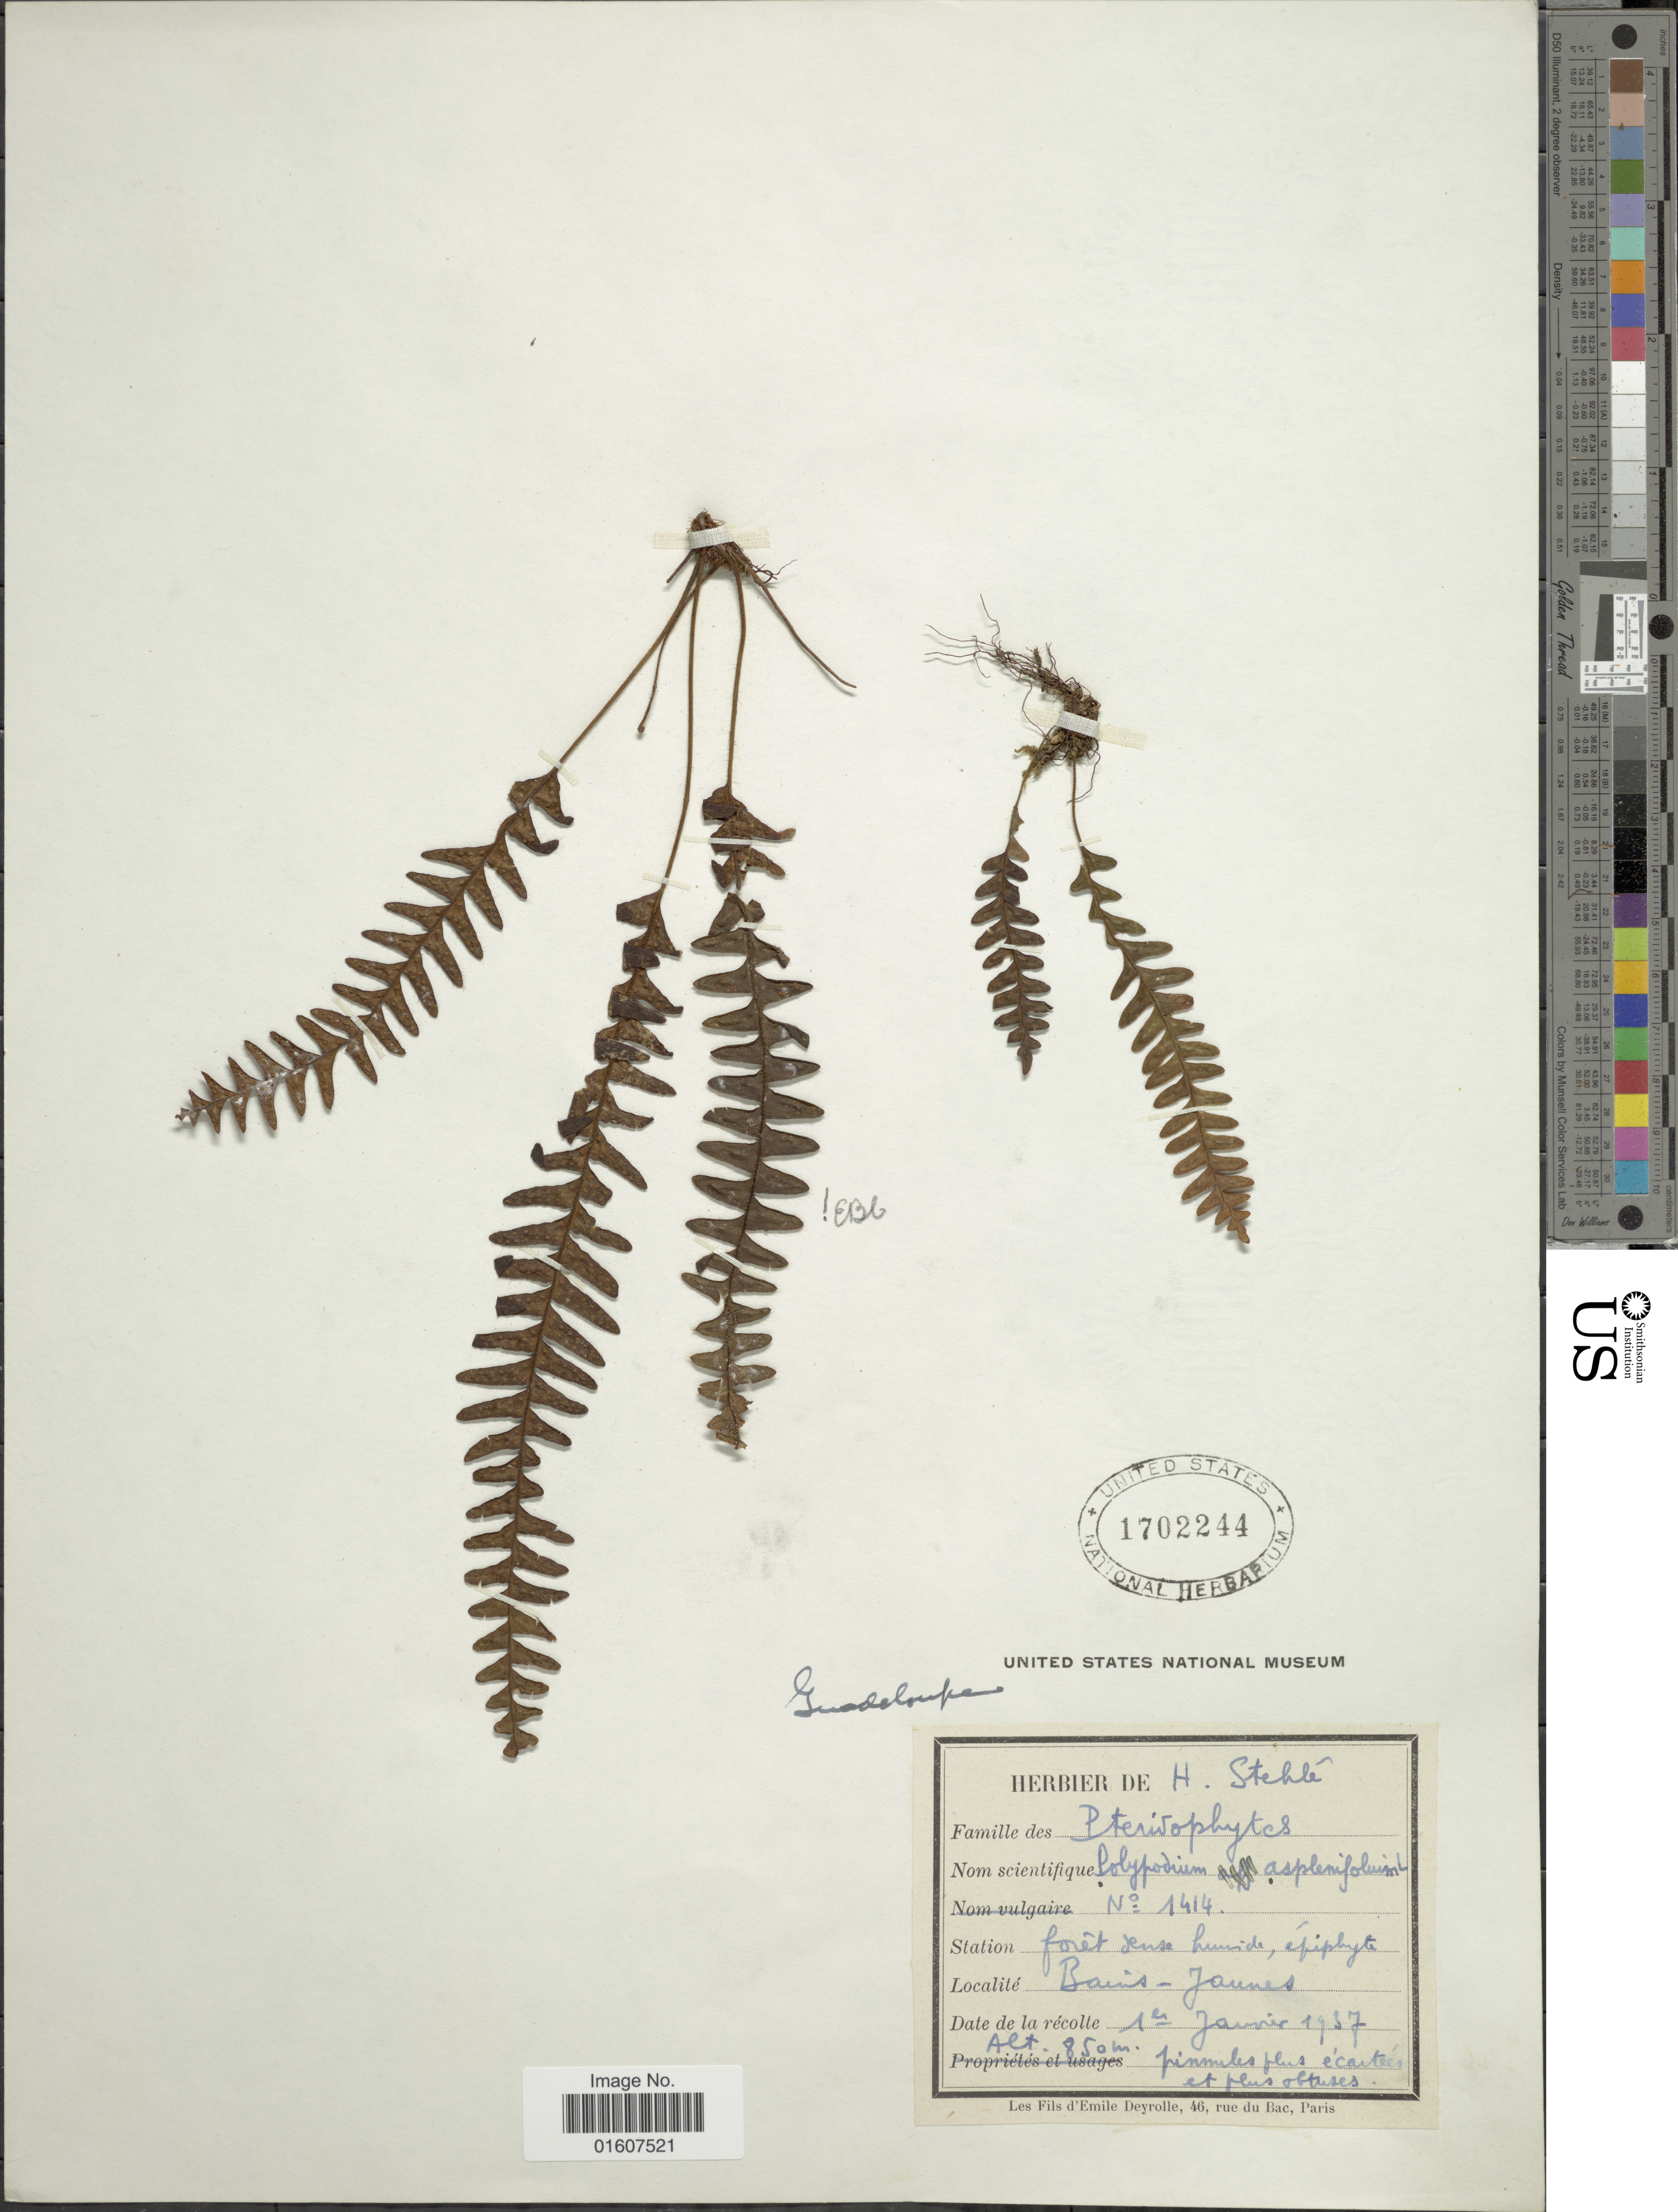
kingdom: Plantae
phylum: Tracheophyta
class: Polypodiopsida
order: Polypodiales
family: Polypodiaceae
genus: Terpsichore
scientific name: Terpsichore eggersii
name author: (Baker ex Hook.) A.R. Sm.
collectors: H. Stehlé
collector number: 1414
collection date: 1937-01-01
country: Guadeloupe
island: Leeward Is.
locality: Forêt dense humide, Bains - Jaunes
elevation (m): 850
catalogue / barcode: US 1702244